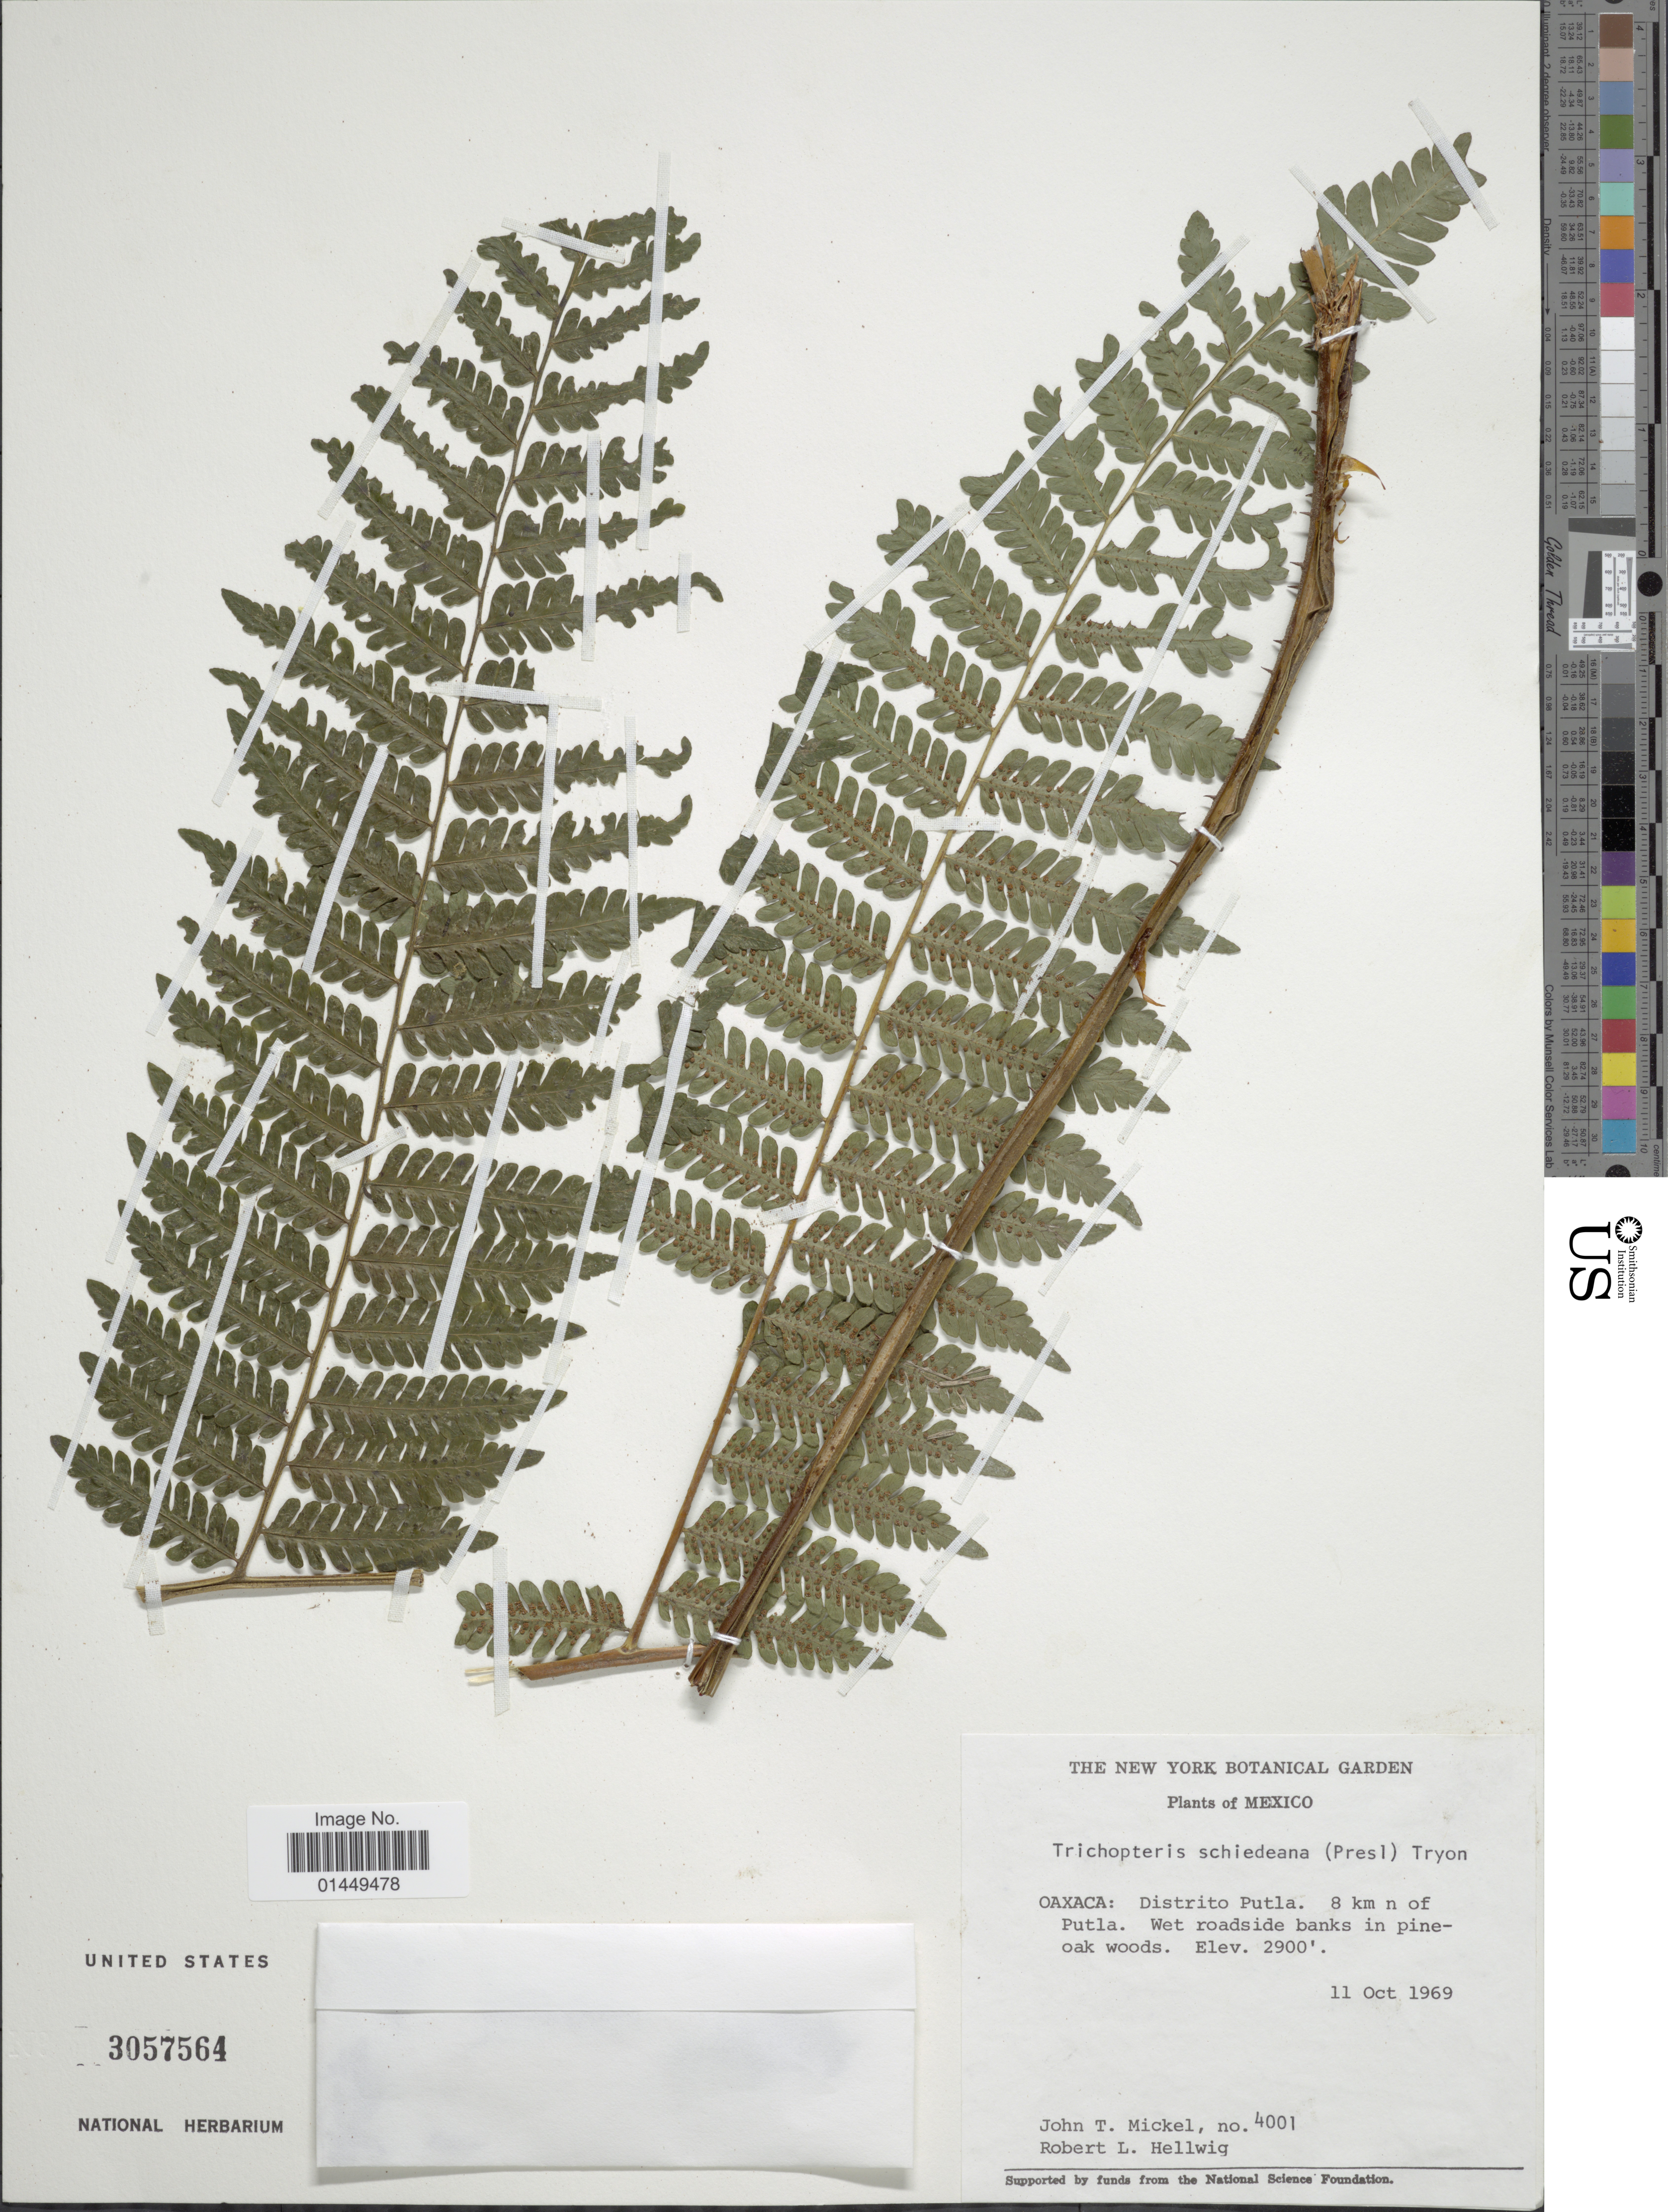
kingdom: Plantae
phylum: Tracheophyta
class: Polypodiopsida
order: Cyatheales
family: Cyatheaceae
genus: Cyathea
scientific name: Cyathea schiedeana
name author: (C. Presl) Domin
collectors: J. T. Mickel & R. Hellwig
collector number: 4001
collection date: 1969-10-11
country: Mexico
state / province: Oaxaca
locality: Oaxaca: Distrito Putla, 8 km n of Putla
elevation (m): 884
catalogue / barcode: US 3057564